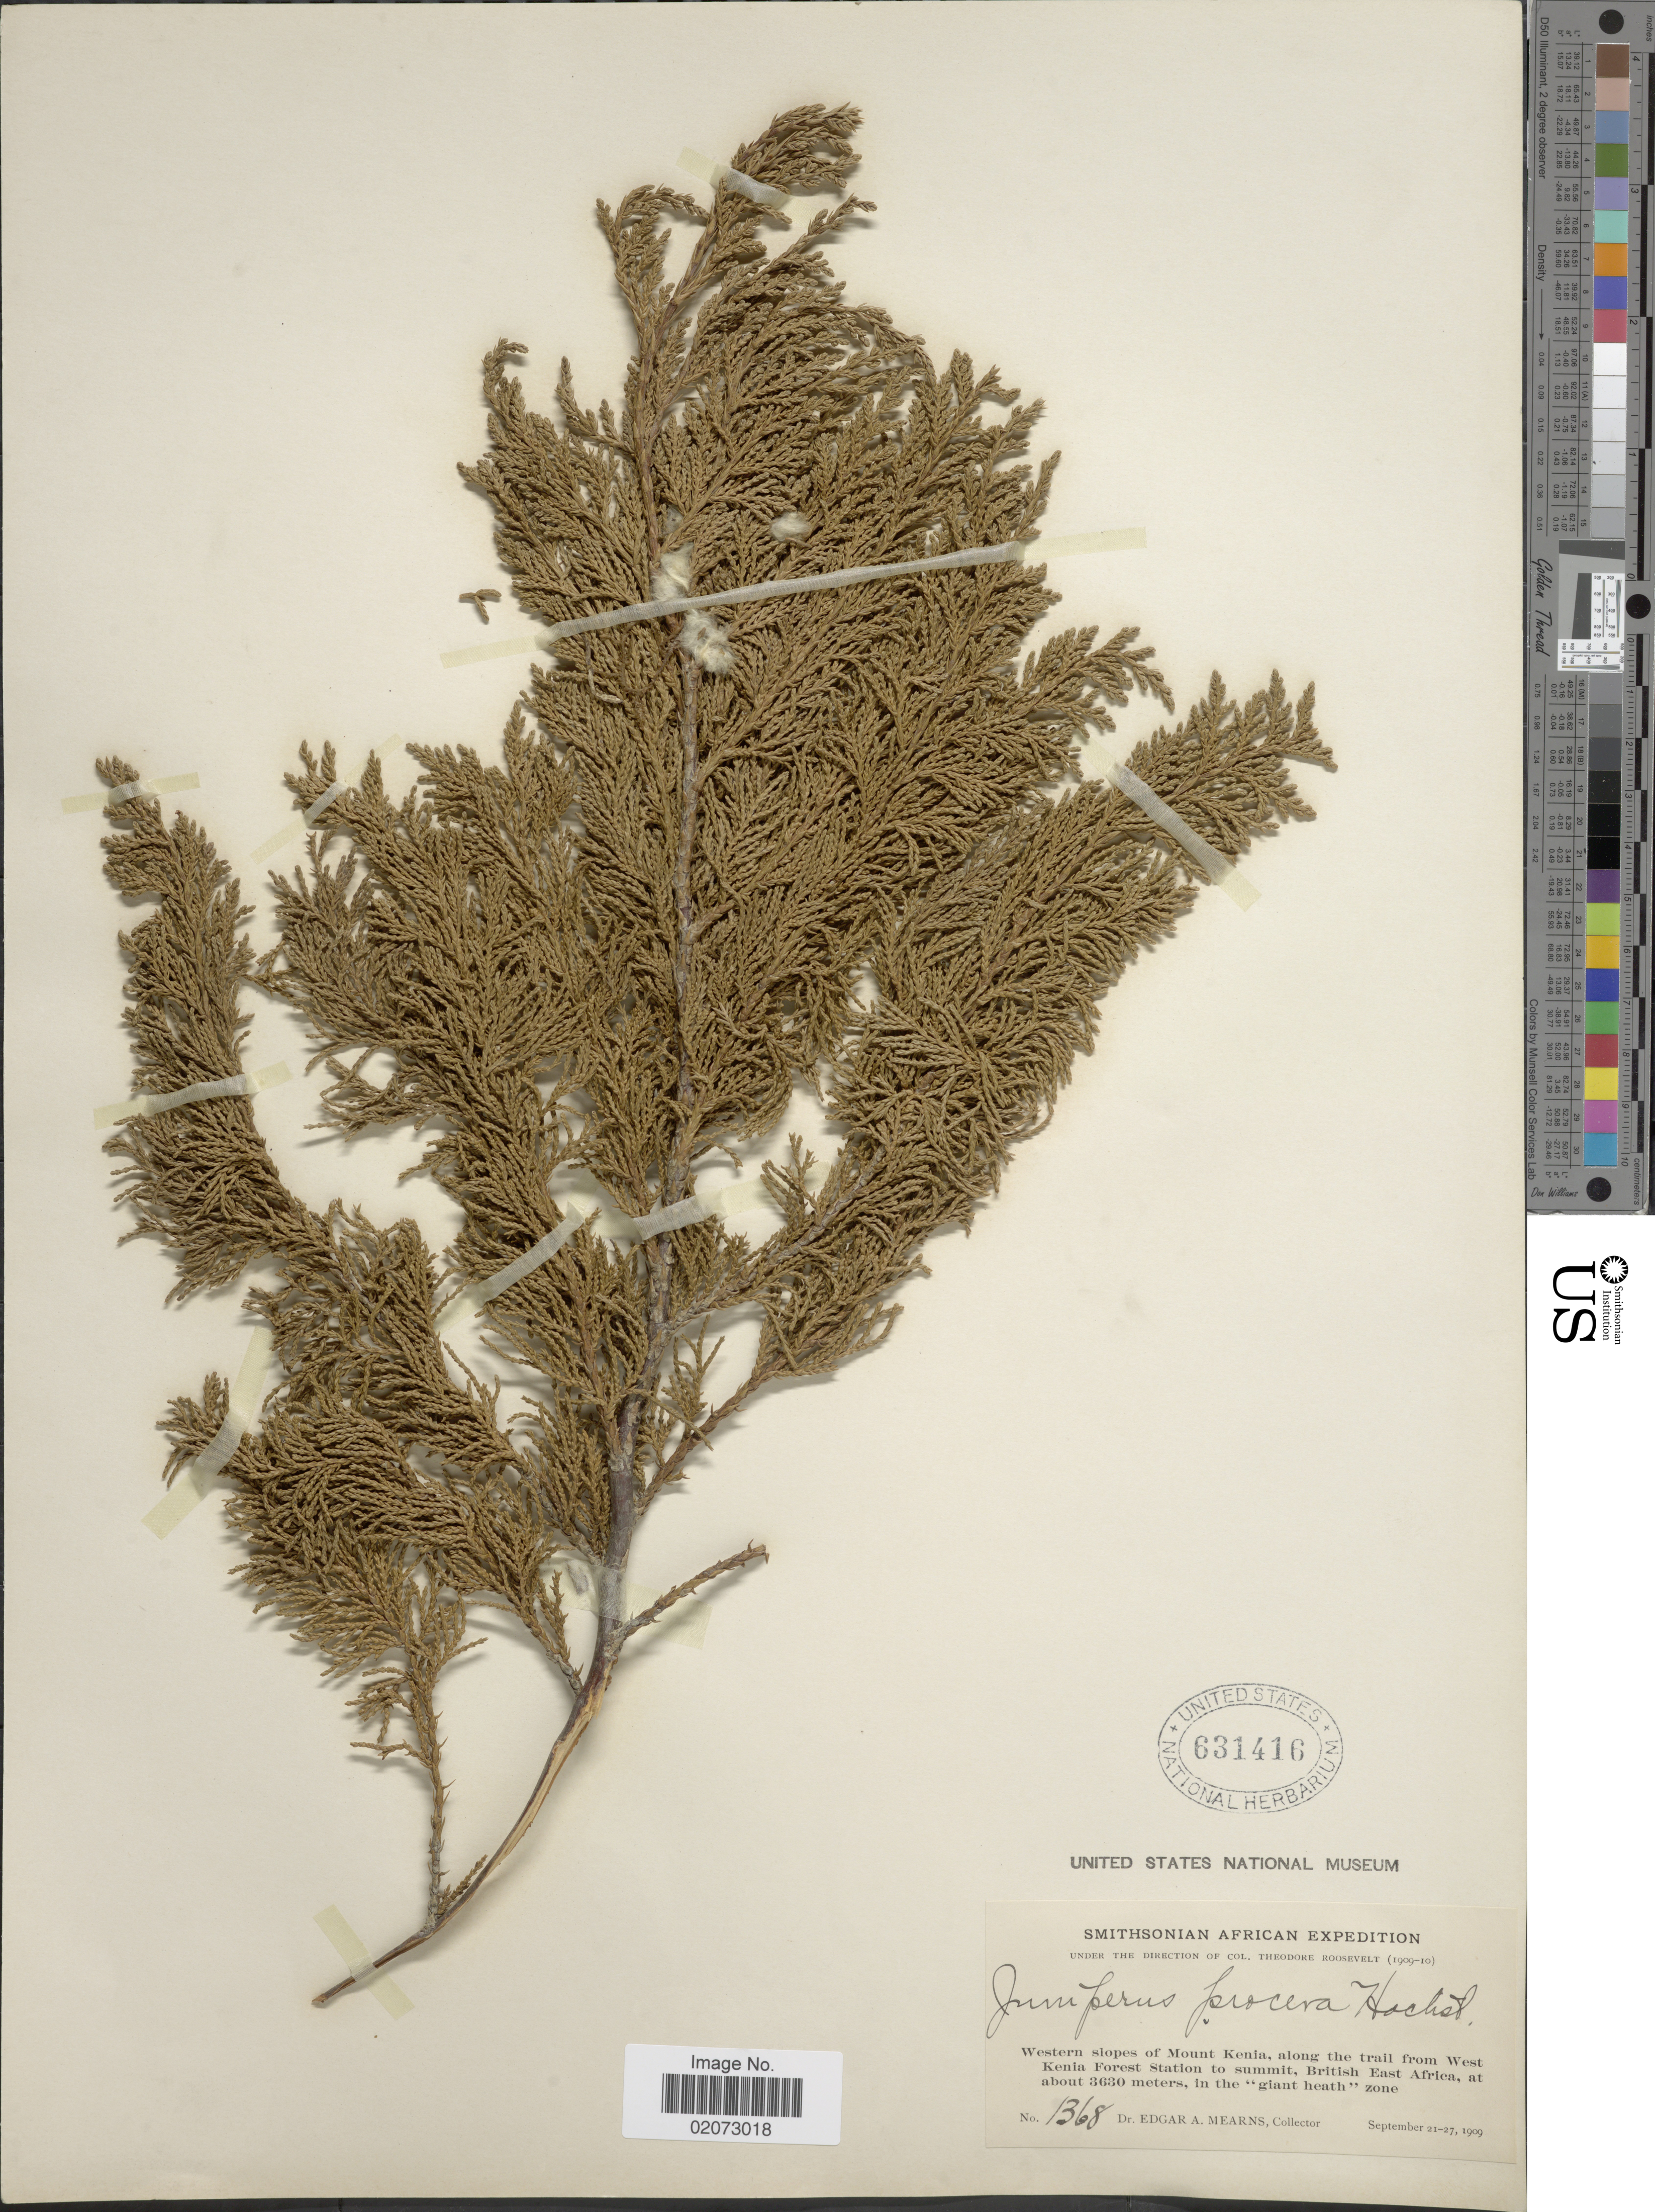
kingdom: Plantae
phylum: Tracheophyta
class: Pinopsida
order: Pinales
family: Cupressaceae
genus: Juniperus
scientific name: Juniperus procera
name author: Hochst. ex Endl.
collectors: E. A. Mearns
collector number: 1368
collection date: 1909-09-21/1909-09-27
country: Kenya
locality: Western slopes of Mount Kenia, along the trail from West Kenia Forest Station to summit, British East Africa.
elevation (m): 3630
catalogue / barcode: US 631416